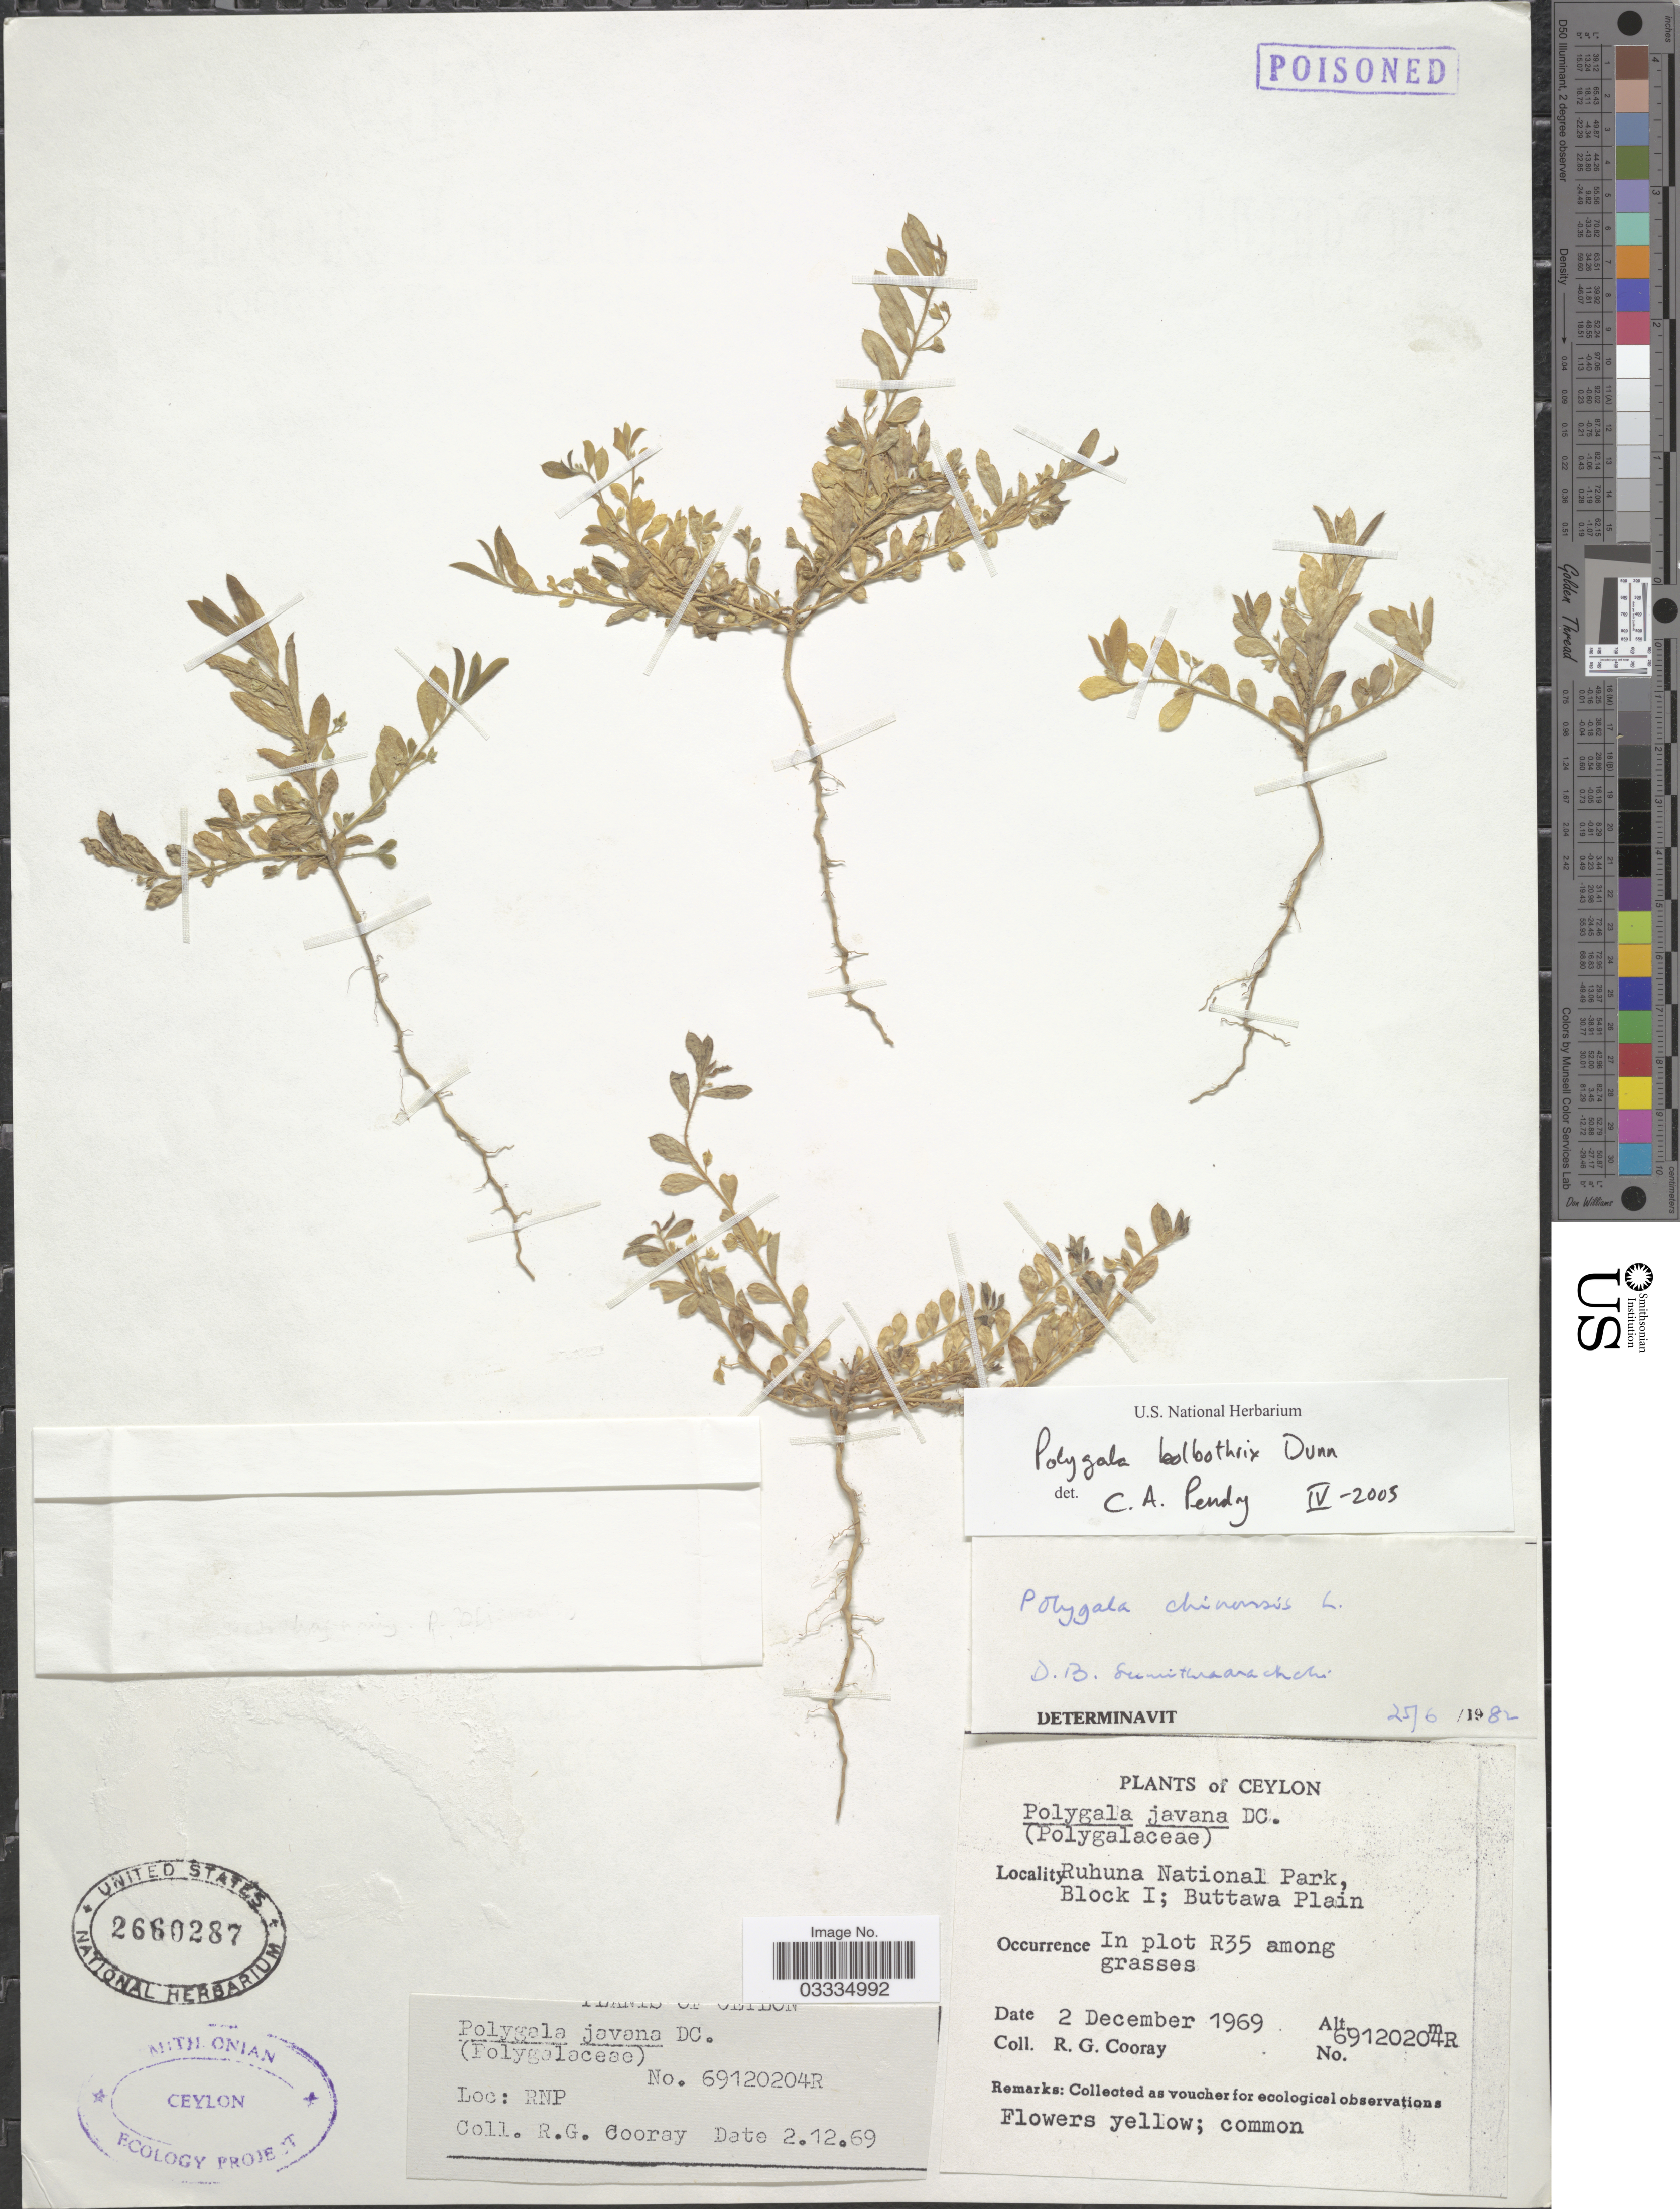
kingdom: Plantae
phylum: Tracheophyta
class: Magnoliopsida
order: Fabales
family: Polygalaceae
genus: Polygala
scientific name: Polygala bolbothrix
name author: Dunn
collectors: R. Cooray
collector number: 69120204R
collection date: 1969-12-02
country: Sri Lanka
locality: Ceylon. Ruhuna National Park, Block I; Buttawa Plain. In plot R35.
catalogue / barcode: US 2660287